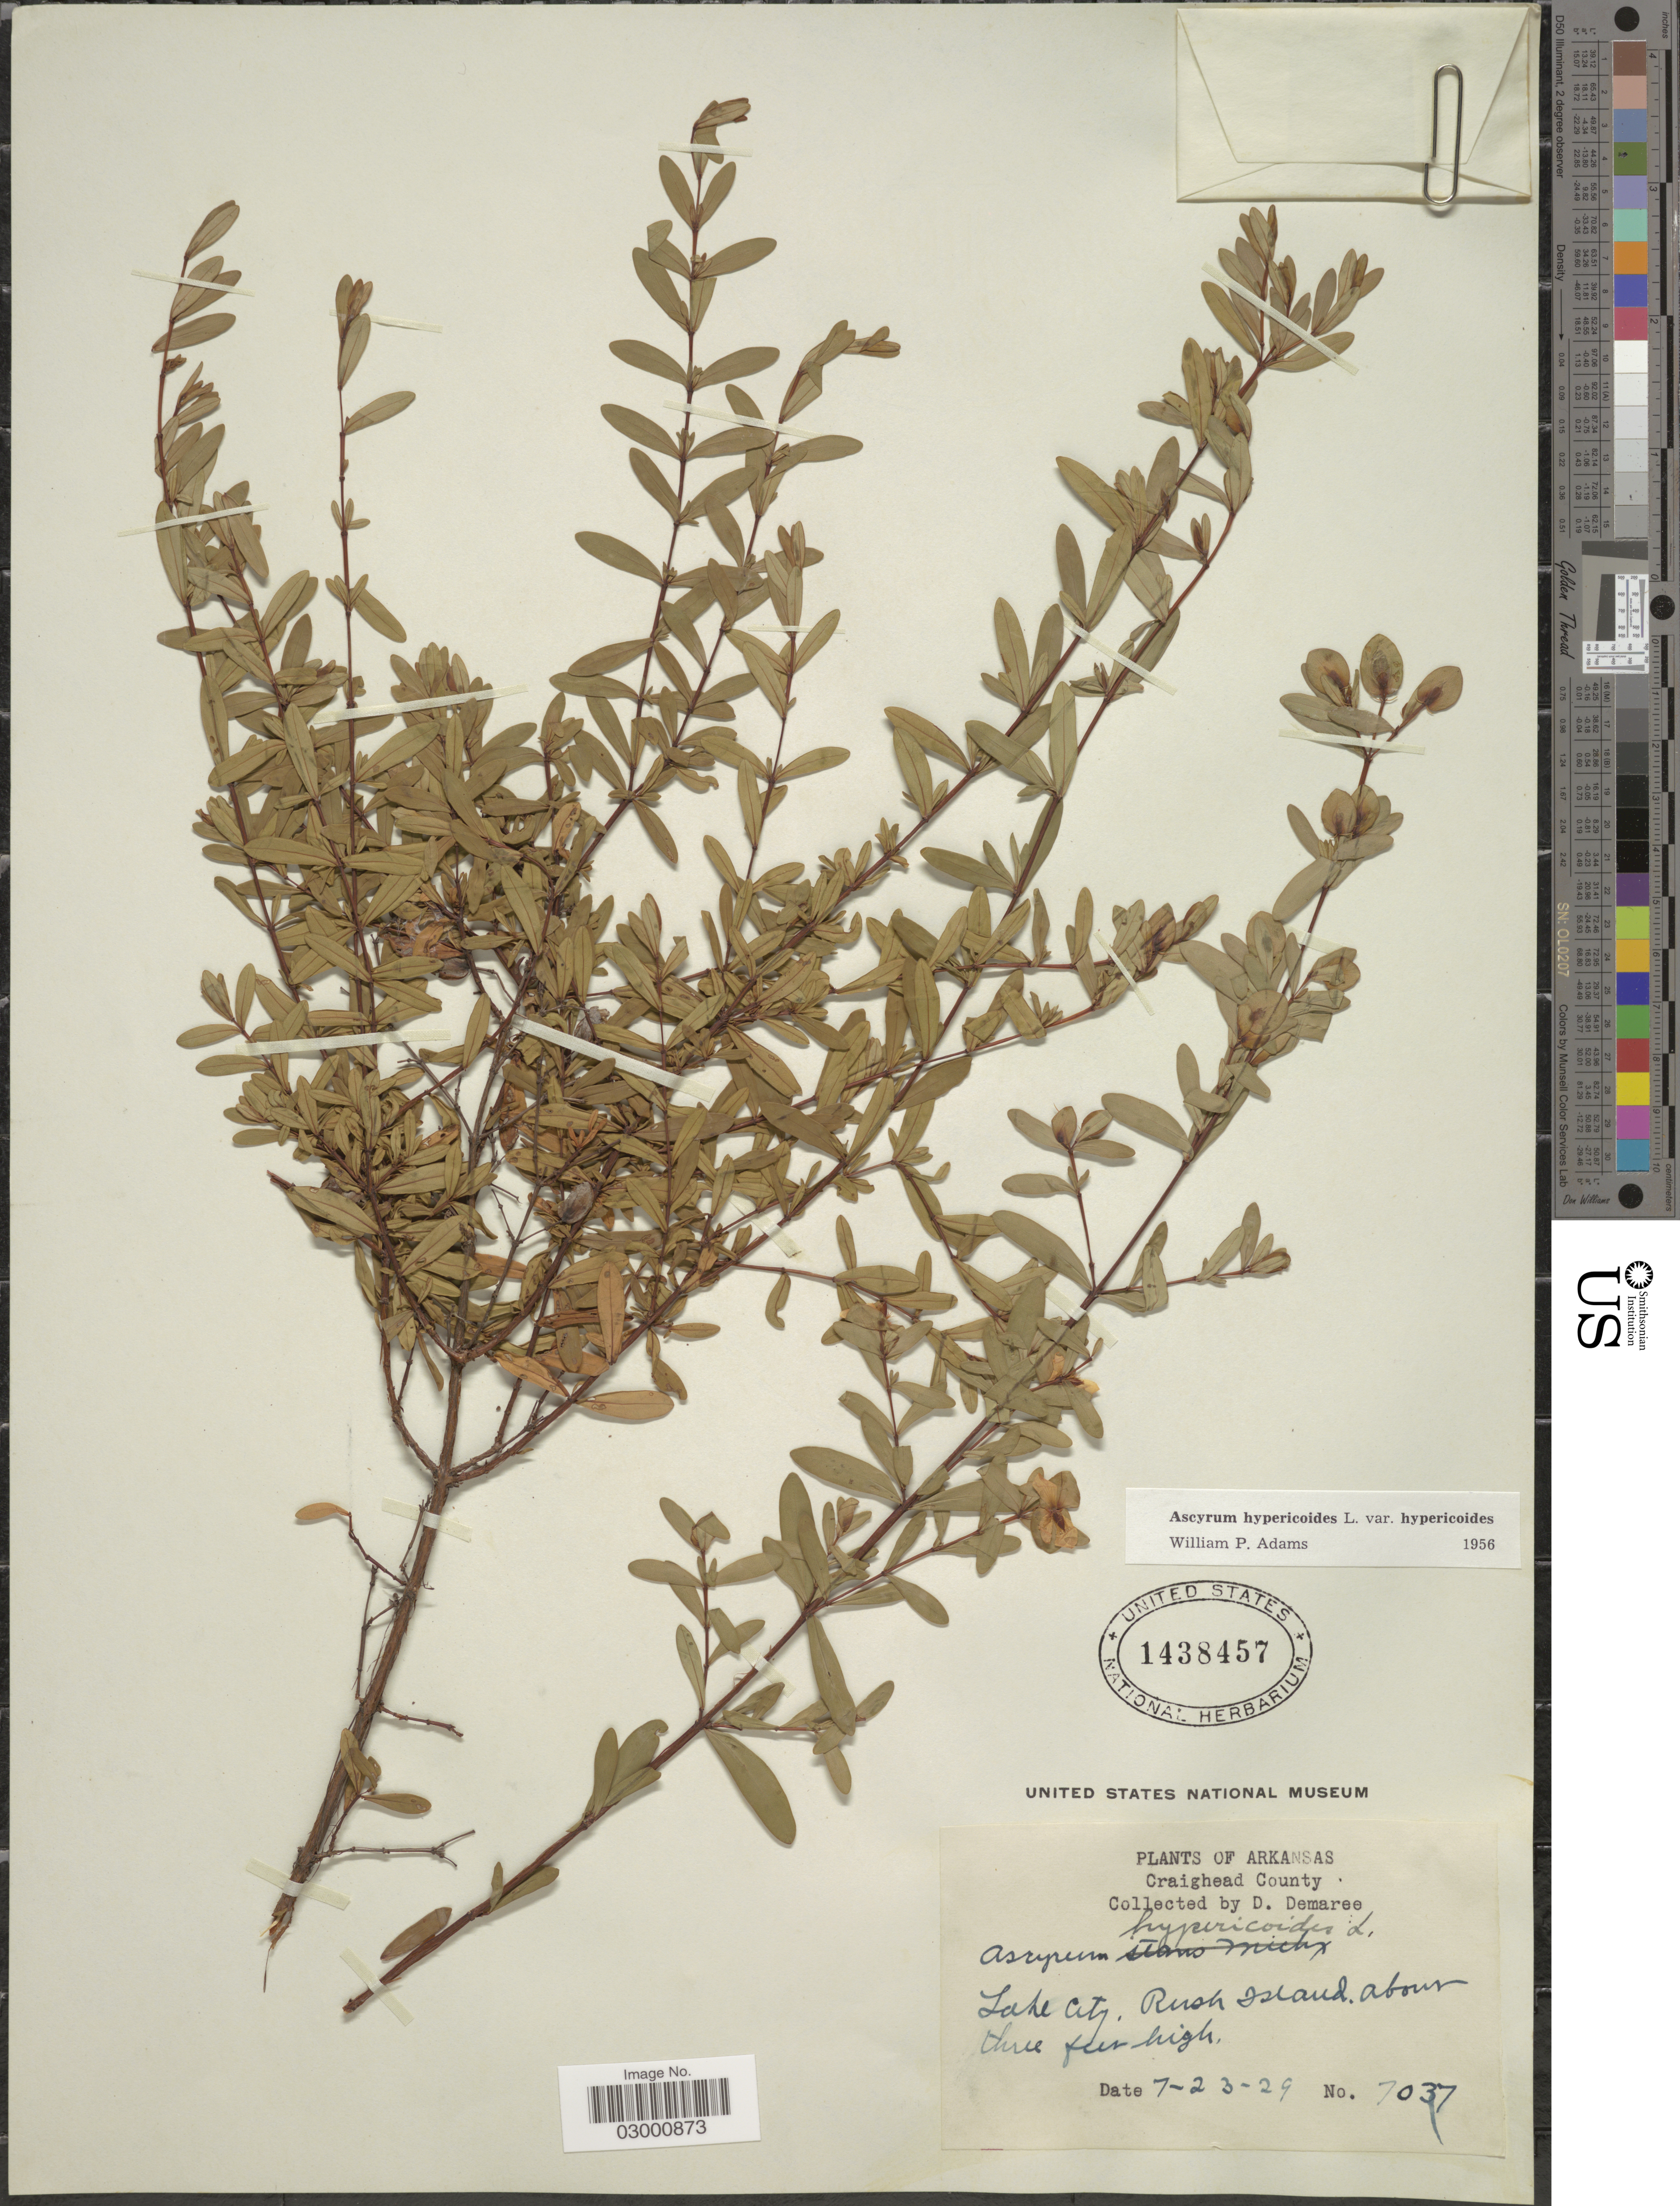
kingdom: Plantae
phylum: Tracheophyta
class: Magnoliopsida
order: Malpighiales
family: Hypericaceae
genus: Hypericum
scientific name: Hypericum hypericoides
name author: (L.) Crantz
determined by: Strong, Mark T., (BOT), Smithsonian Institution - National Museum of Natural History (UNITED STATES)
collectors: D. Demaree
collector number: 7037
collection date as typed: Transcribed d/m/y: 23/7/29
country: United States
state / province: Arkansas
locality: Craighead County. Lake City. Rush Island.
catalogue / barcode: US 1438457